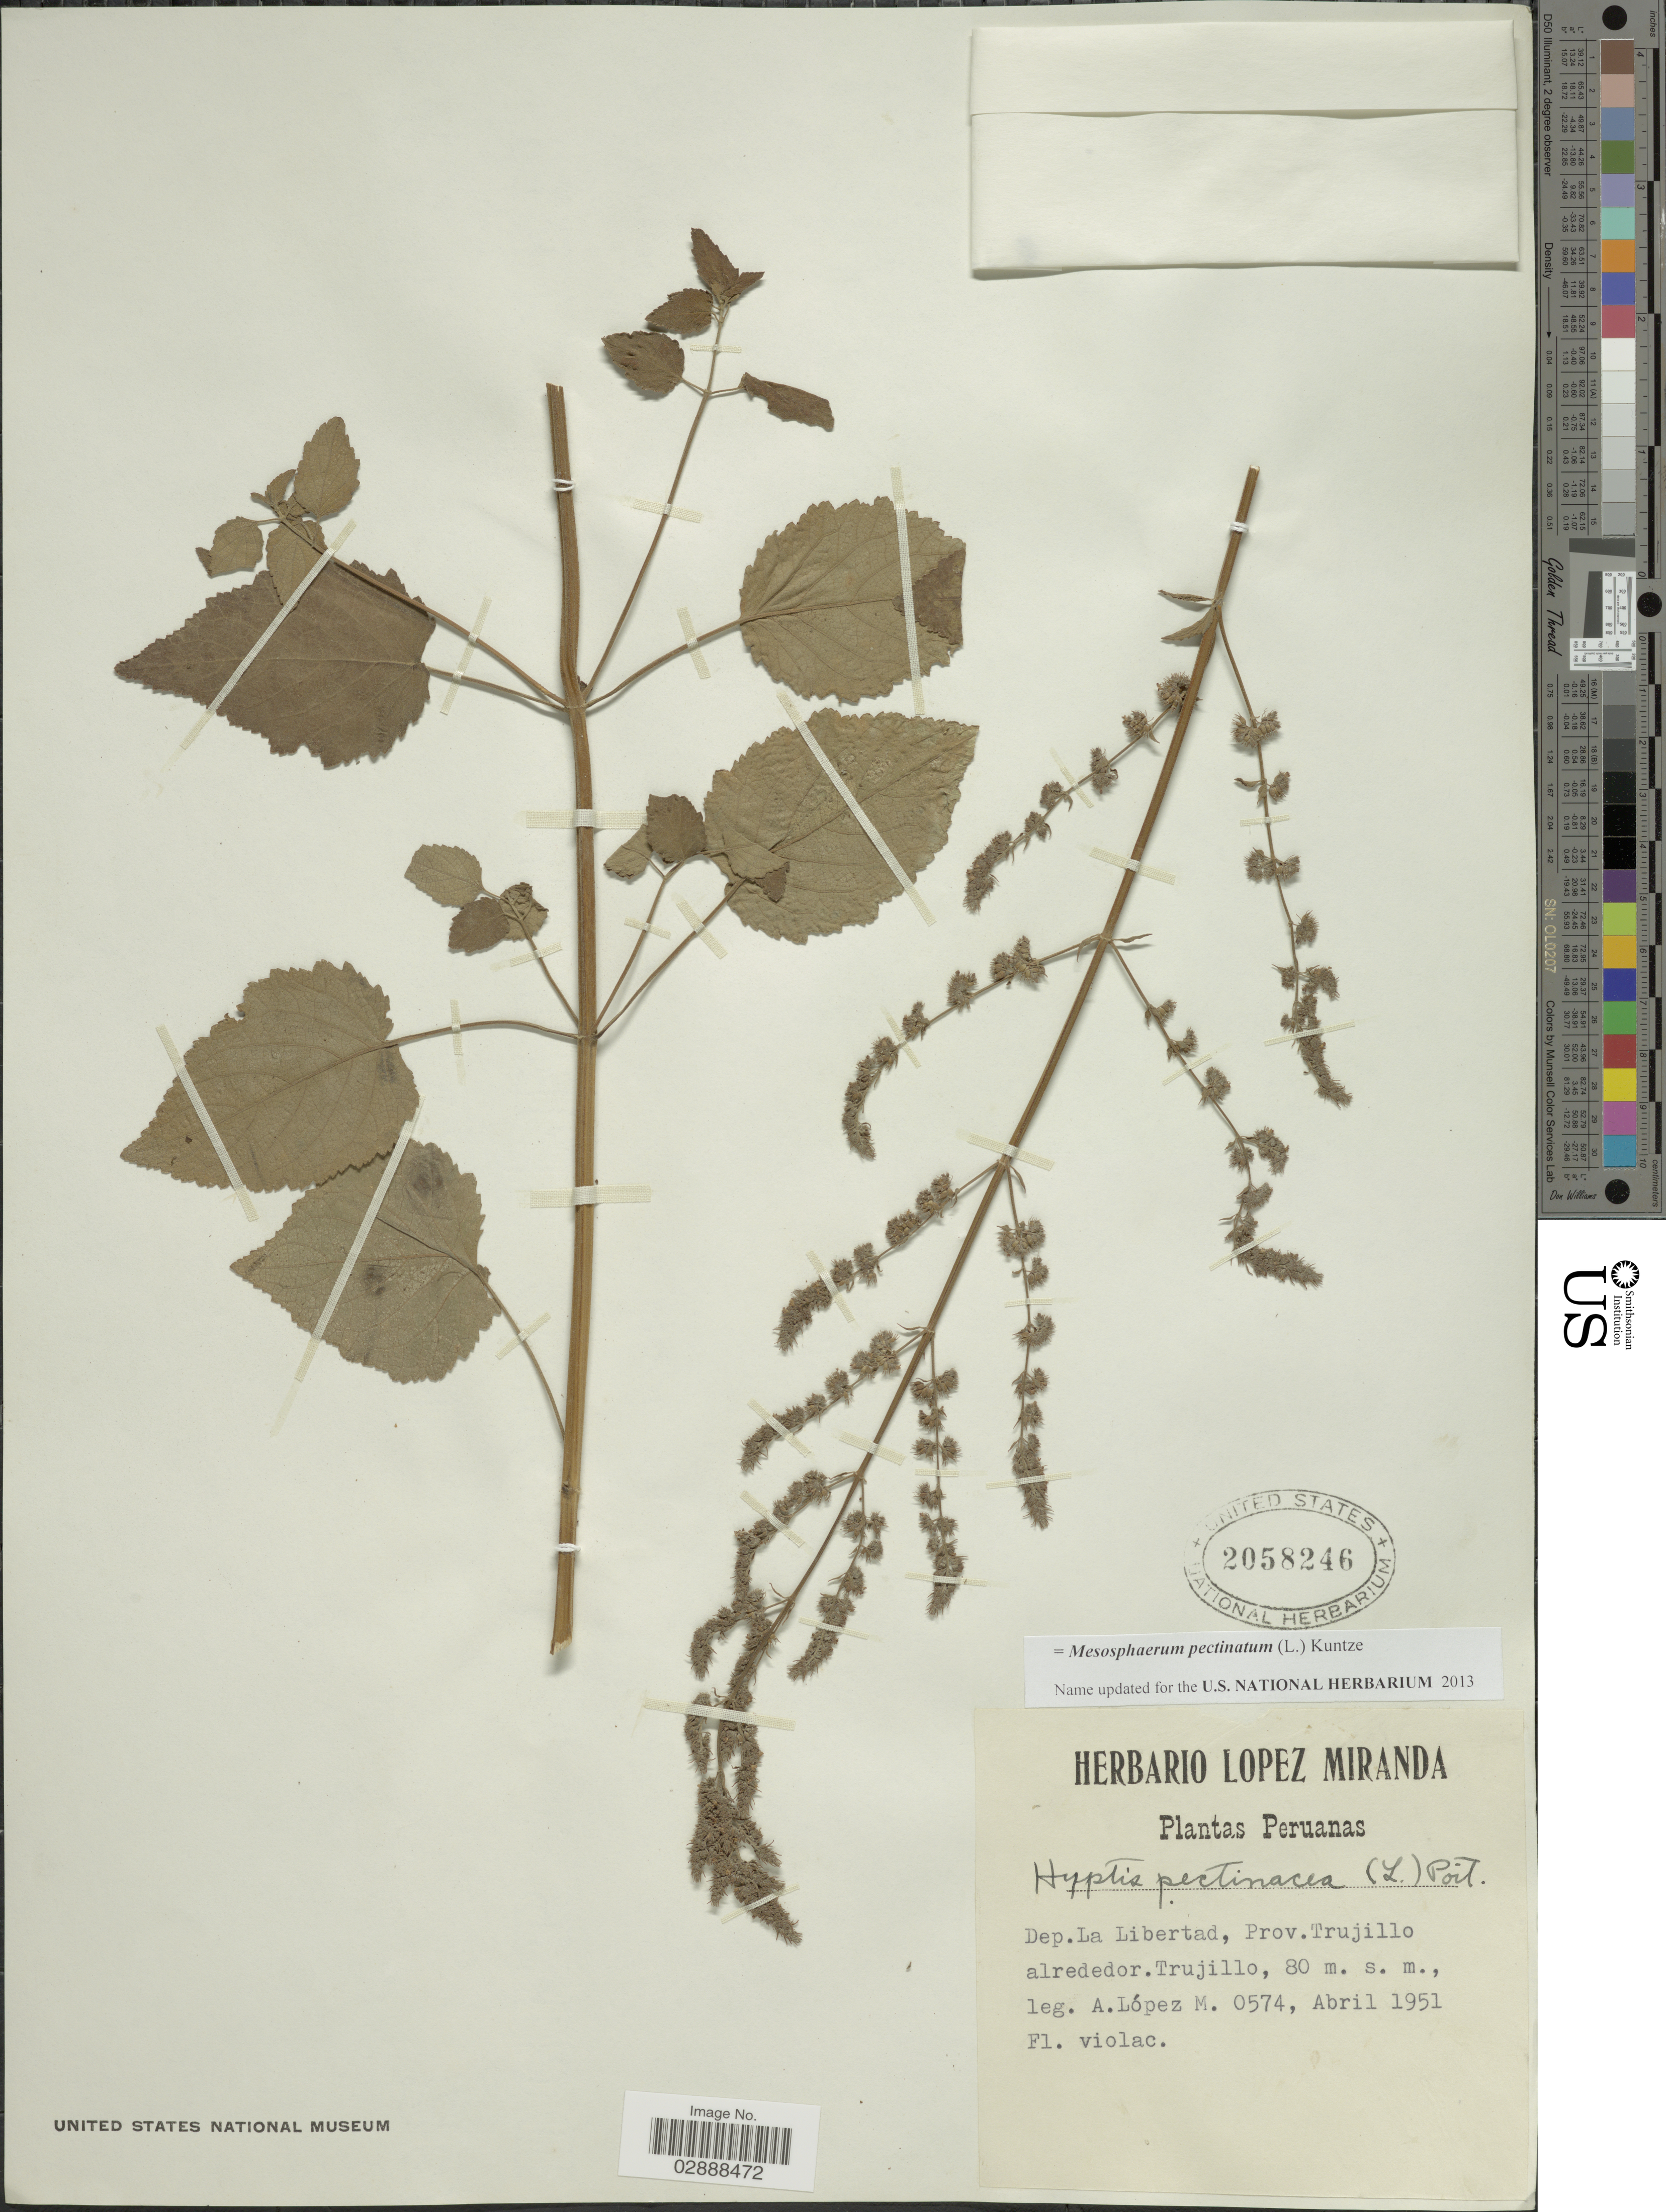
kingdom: Plantae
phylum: Tracheophyta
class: Magnoliopsida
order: Lamiales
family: Lamiaceae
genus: Mesosphaerum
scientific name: Mesosphaerum pectinatum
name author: (L.) Kuntze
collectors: A. López M.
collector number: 0574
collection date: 1951-04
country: Peru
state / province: La Libertad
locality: Dep. La Libertad, Trujillo.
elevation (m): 80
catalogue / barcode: US 2058246